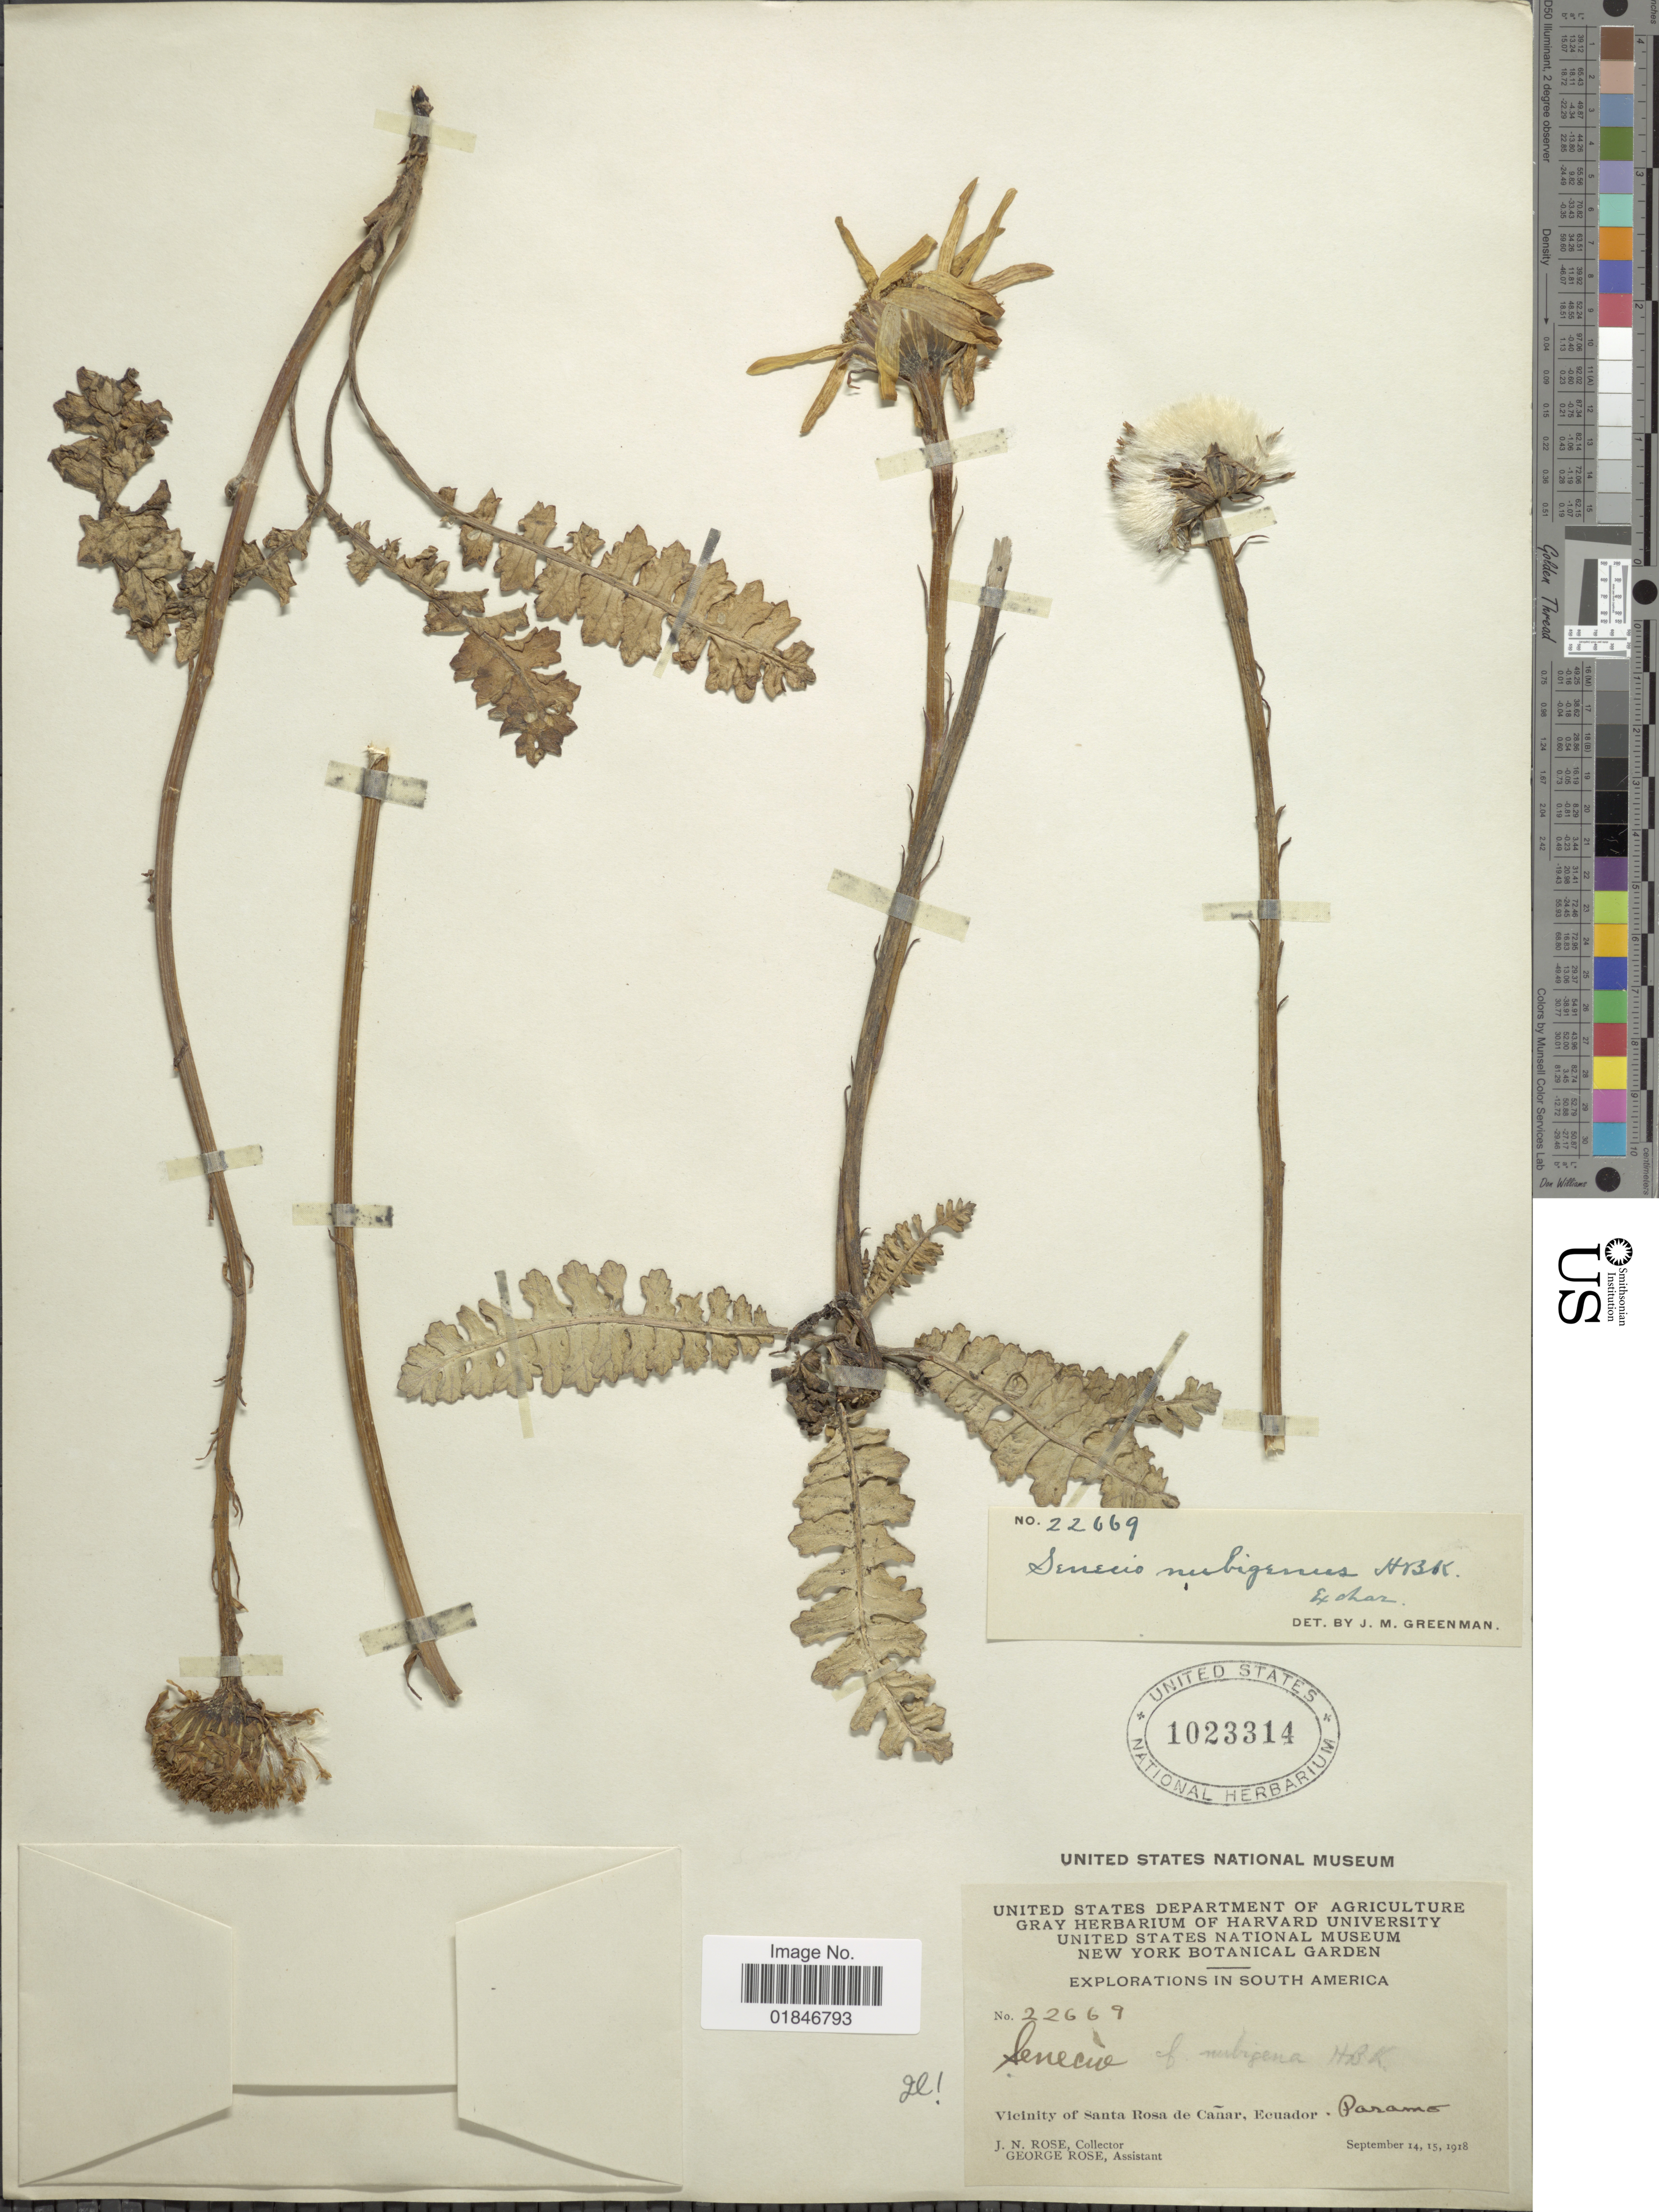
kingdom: Plantae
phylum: Tracheophyta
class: Magnoliopsida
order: Asterales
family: Asteraceae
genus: Dorobaea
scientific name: Dorobaea pimpinellifolia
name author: (Kunth) B. Nord.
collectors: J. N. Rose & G. Rose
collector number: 22669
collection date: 1918-09-14/1918-09-15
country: Ecuador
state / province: Cañar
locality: Vicinity of Santa Rosa de Canar, Ecuador. Paramo.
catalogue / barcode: US 1023314